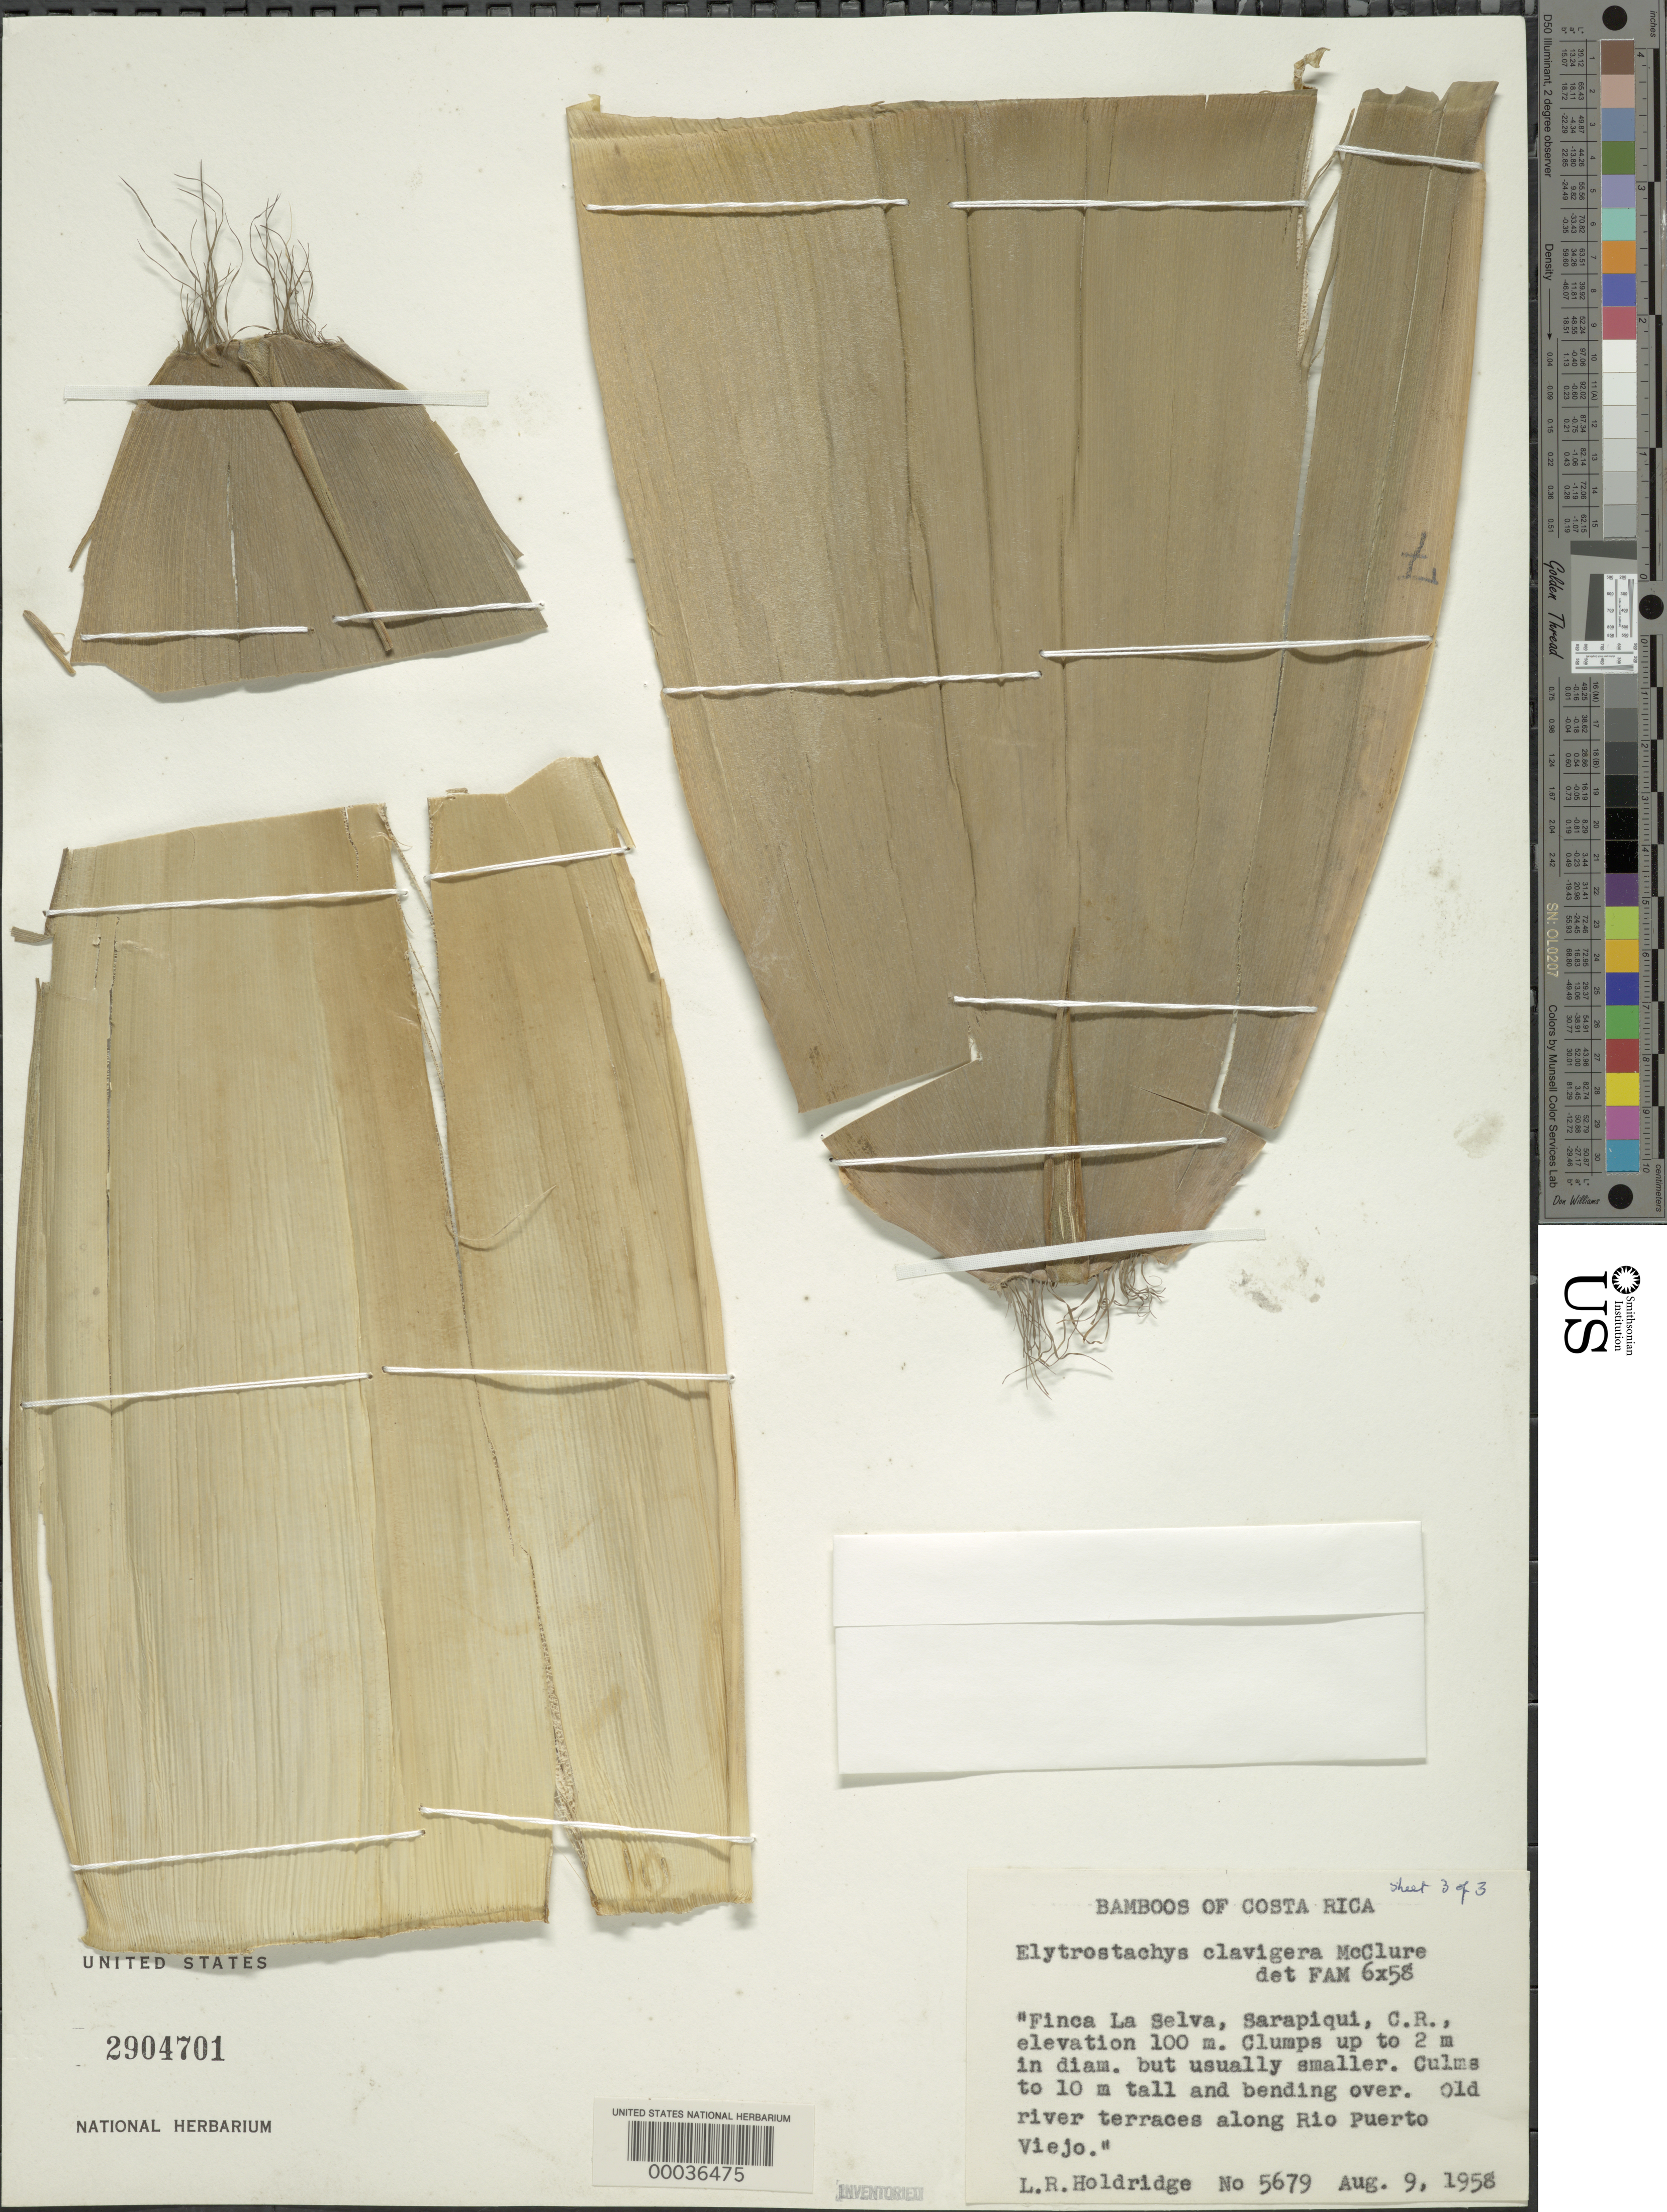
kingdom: Plantae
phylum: Tracheophyta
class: Liliopsida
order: Poales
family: Poaceae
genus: Elytrostachys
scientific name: Elytrostachys clavigera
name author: McClure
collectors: L. Holdridge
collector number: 5679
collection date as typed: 09 Aug 1958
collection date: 1958-08-09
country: Costa Rica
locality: Finca La Selva, Sarapiqui, Rio Puerto Viejo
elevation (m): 100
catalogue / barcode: US 2904701